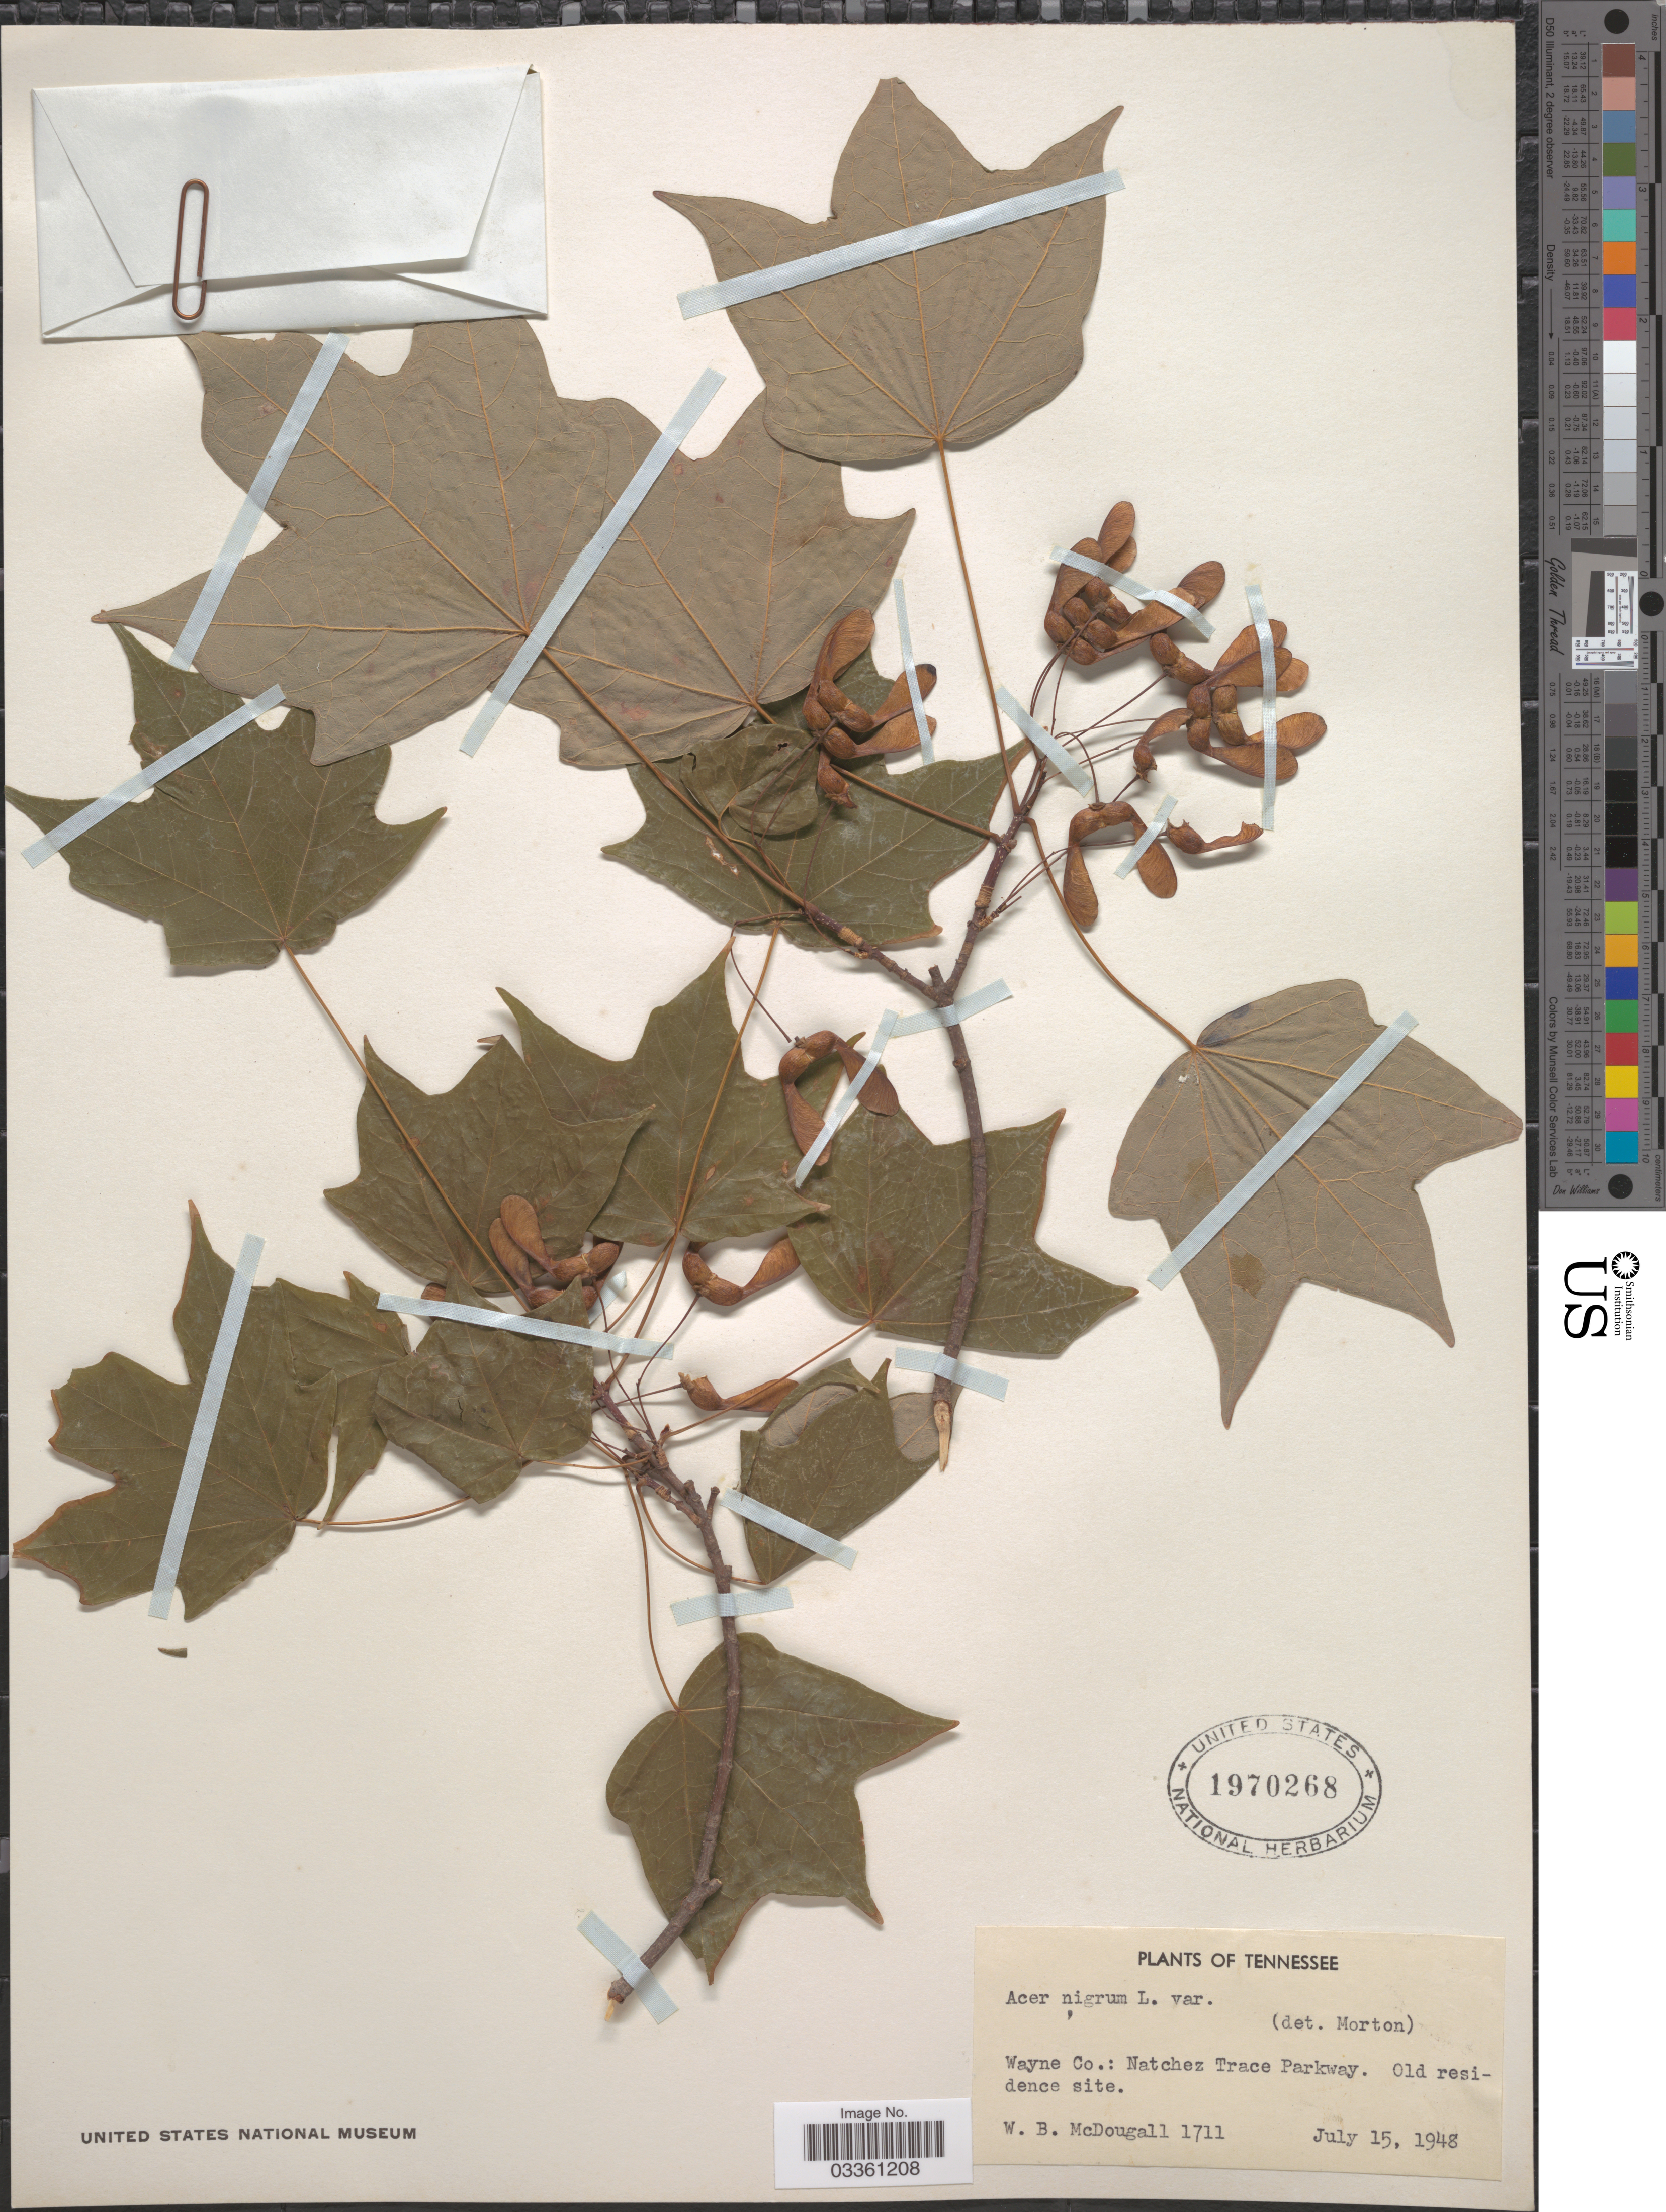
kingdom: Plantae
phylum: Tracheophyta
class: Magnoliopsida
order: Sapindales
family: Sapindaceae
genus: Acer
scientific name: Acer saccharum subsp. nigrum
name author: (F. Michx.) Desmarais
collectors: W. B. McDougall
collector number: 1711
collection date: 1948-07-15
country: United States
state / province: Tennessee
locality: Wayne Co.: Natchez Trace Parkway. Old residence site.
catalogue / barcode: US 1970268